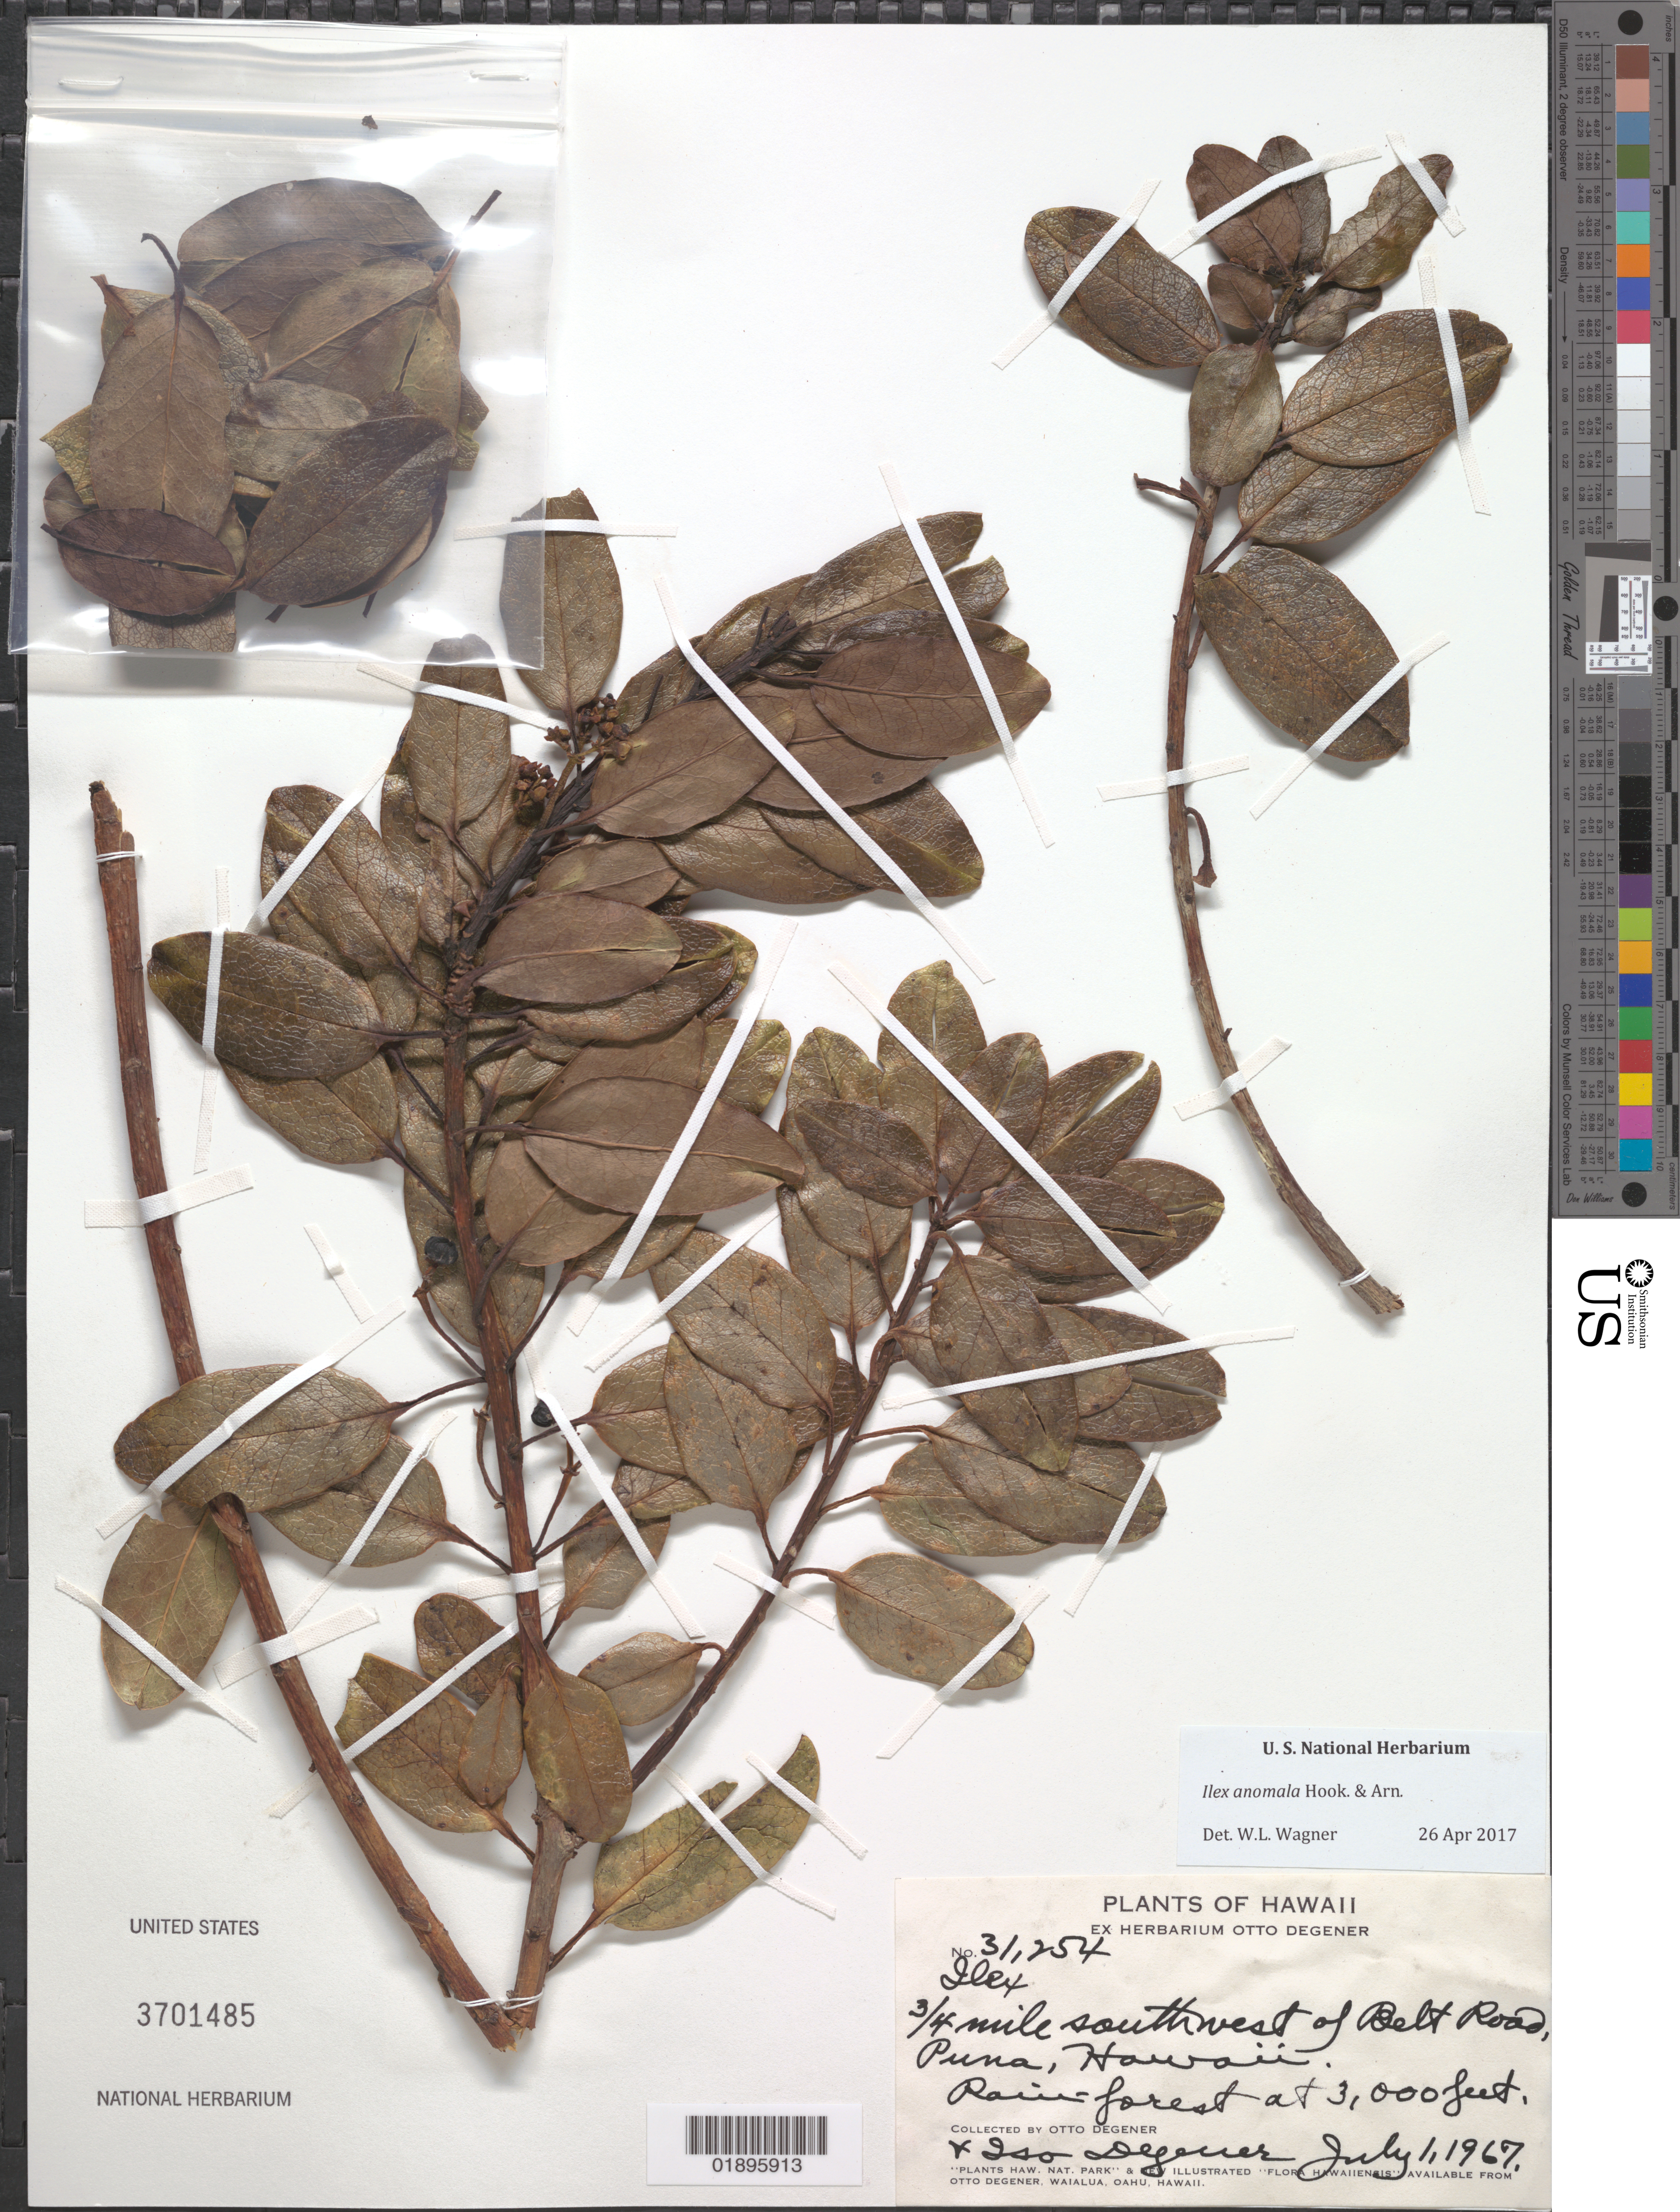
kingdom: Plantae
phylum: Tracheophyta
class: Magnoliopsida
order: Aquifoliales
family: Aquifoliaceae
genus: Ilex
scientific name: Ilex anomala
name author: Hook. & Arn.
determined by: Wagner, W. L., (BOT), Smithsonian Institution - National Museum of Natural History (UNITED STATES)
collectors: O. Degener & I. Degener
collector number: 31254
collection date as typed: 1 Jul 1967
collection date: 1967-07-01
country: United States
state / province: Hawaii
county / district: Hawaii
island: Hawaii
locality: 3/4 mile southwest of Belt Road, Puna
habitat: Rain-forest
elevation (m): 914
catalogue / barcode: US 3701485